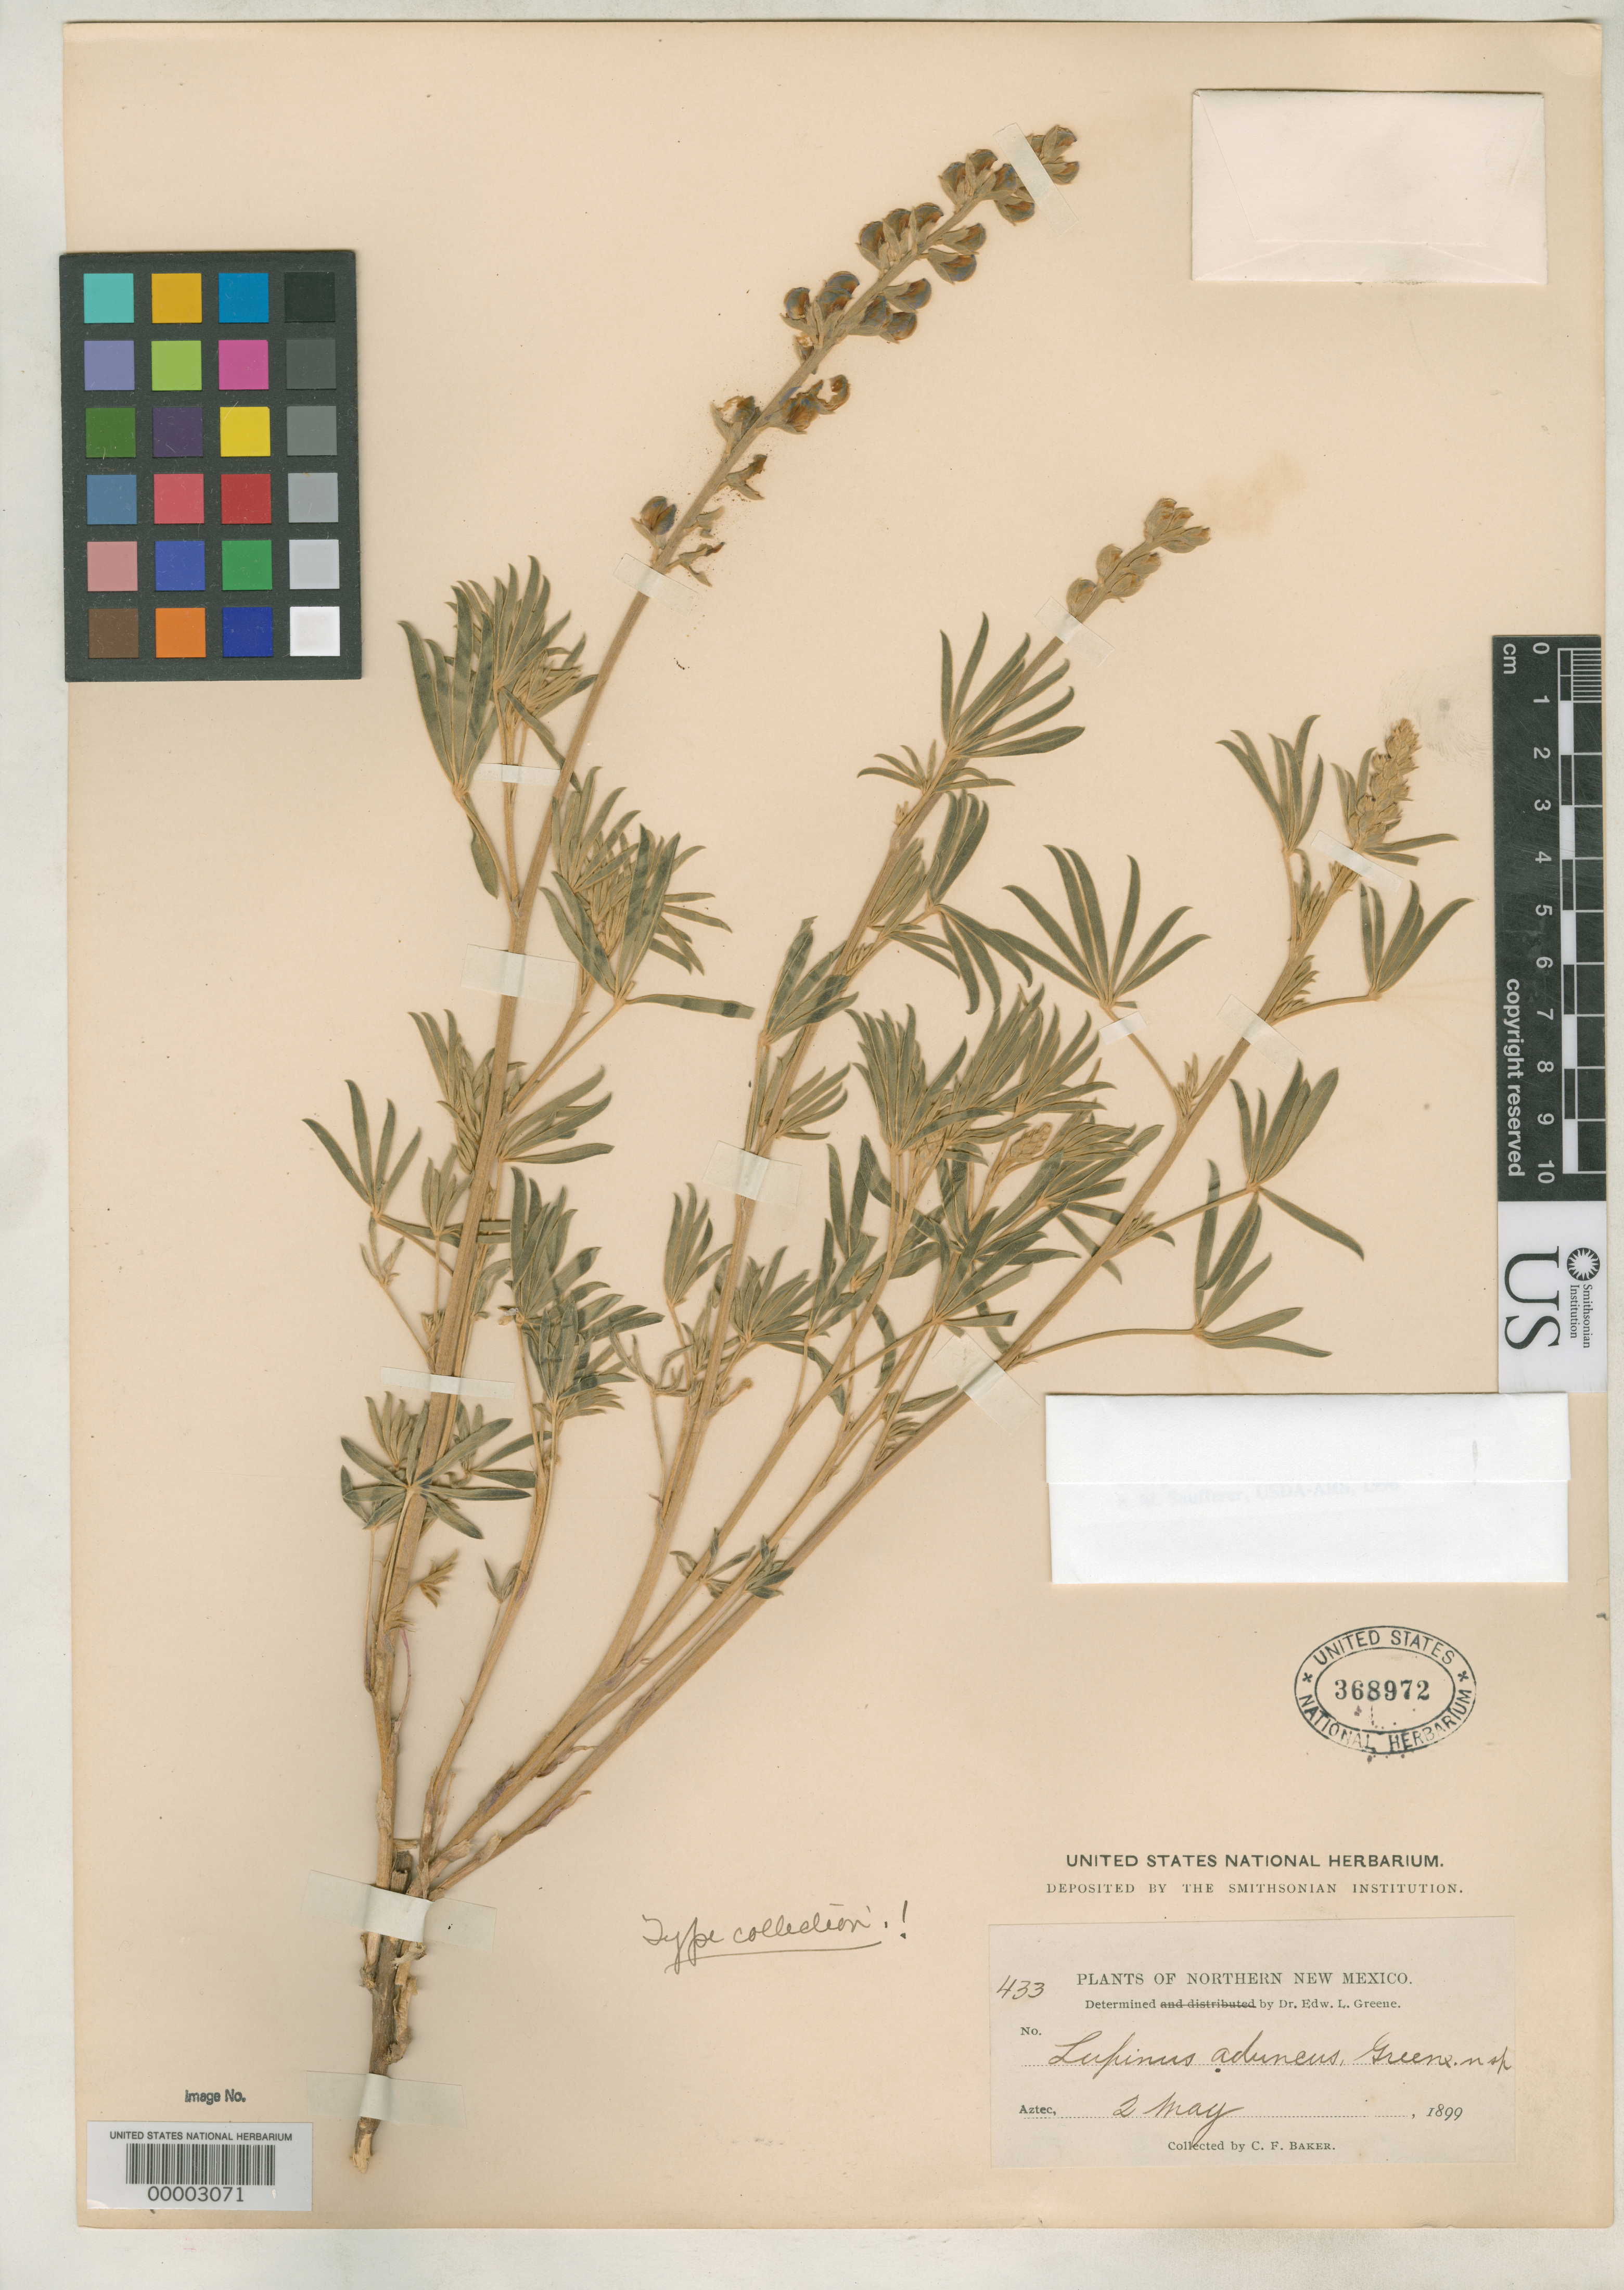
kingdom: Plantae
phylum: Tracheophyta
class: Magnoliopsida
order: Fabales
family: Fabaceae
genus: Lupinus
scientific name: Lupinus aduncus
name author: Greene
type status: Isotype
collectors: C. F. Baker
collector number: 433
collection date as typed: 02 May 1899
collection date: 1899-05-02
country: United States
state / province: New Mexico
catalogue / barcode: US 368972